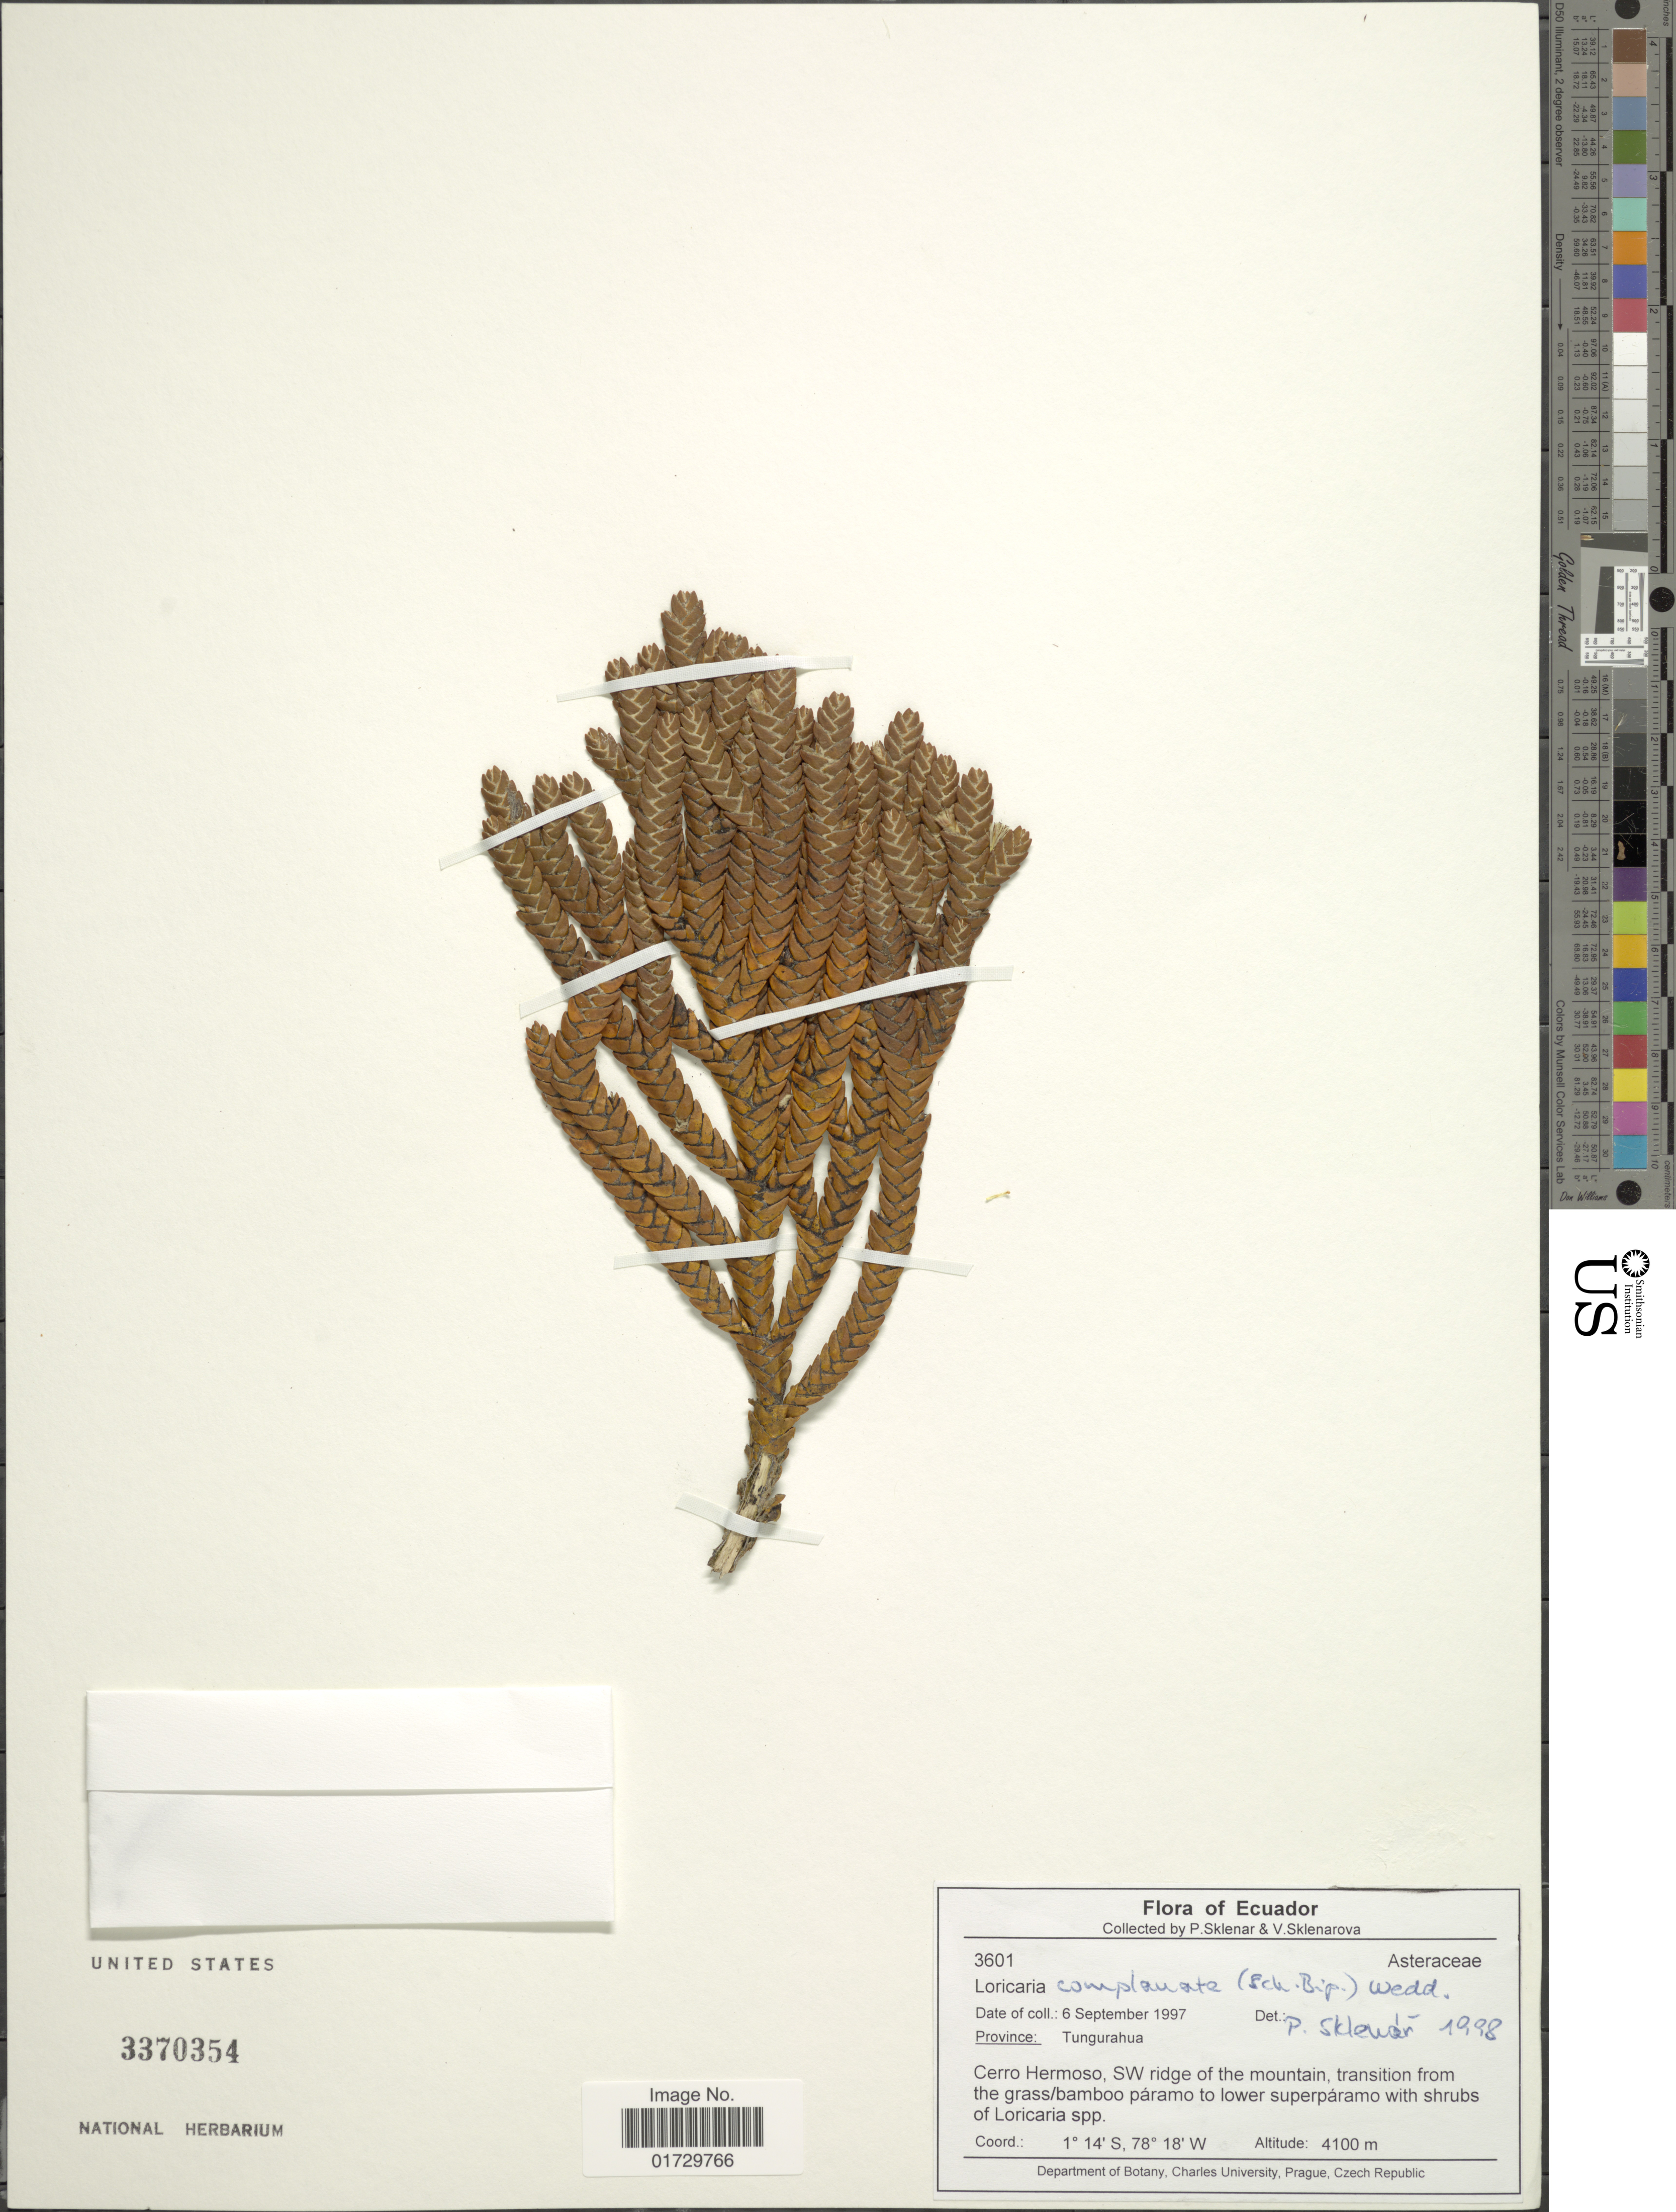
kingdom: Plantae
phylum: Tracheophyta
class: Magnoliopsida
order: Asterales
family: Asteraceae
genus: Loricaria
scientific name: Loricaria complanata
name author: (Sch. Bip.) Wedd.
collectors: P. Sklenár & V. Sklenárová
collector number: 3601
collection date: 1997-09-06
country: Ecuador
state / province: Tungurahua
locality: Cerro Hermoso, SW ridge of the mountain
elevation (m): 4100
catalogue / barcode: US 3370354